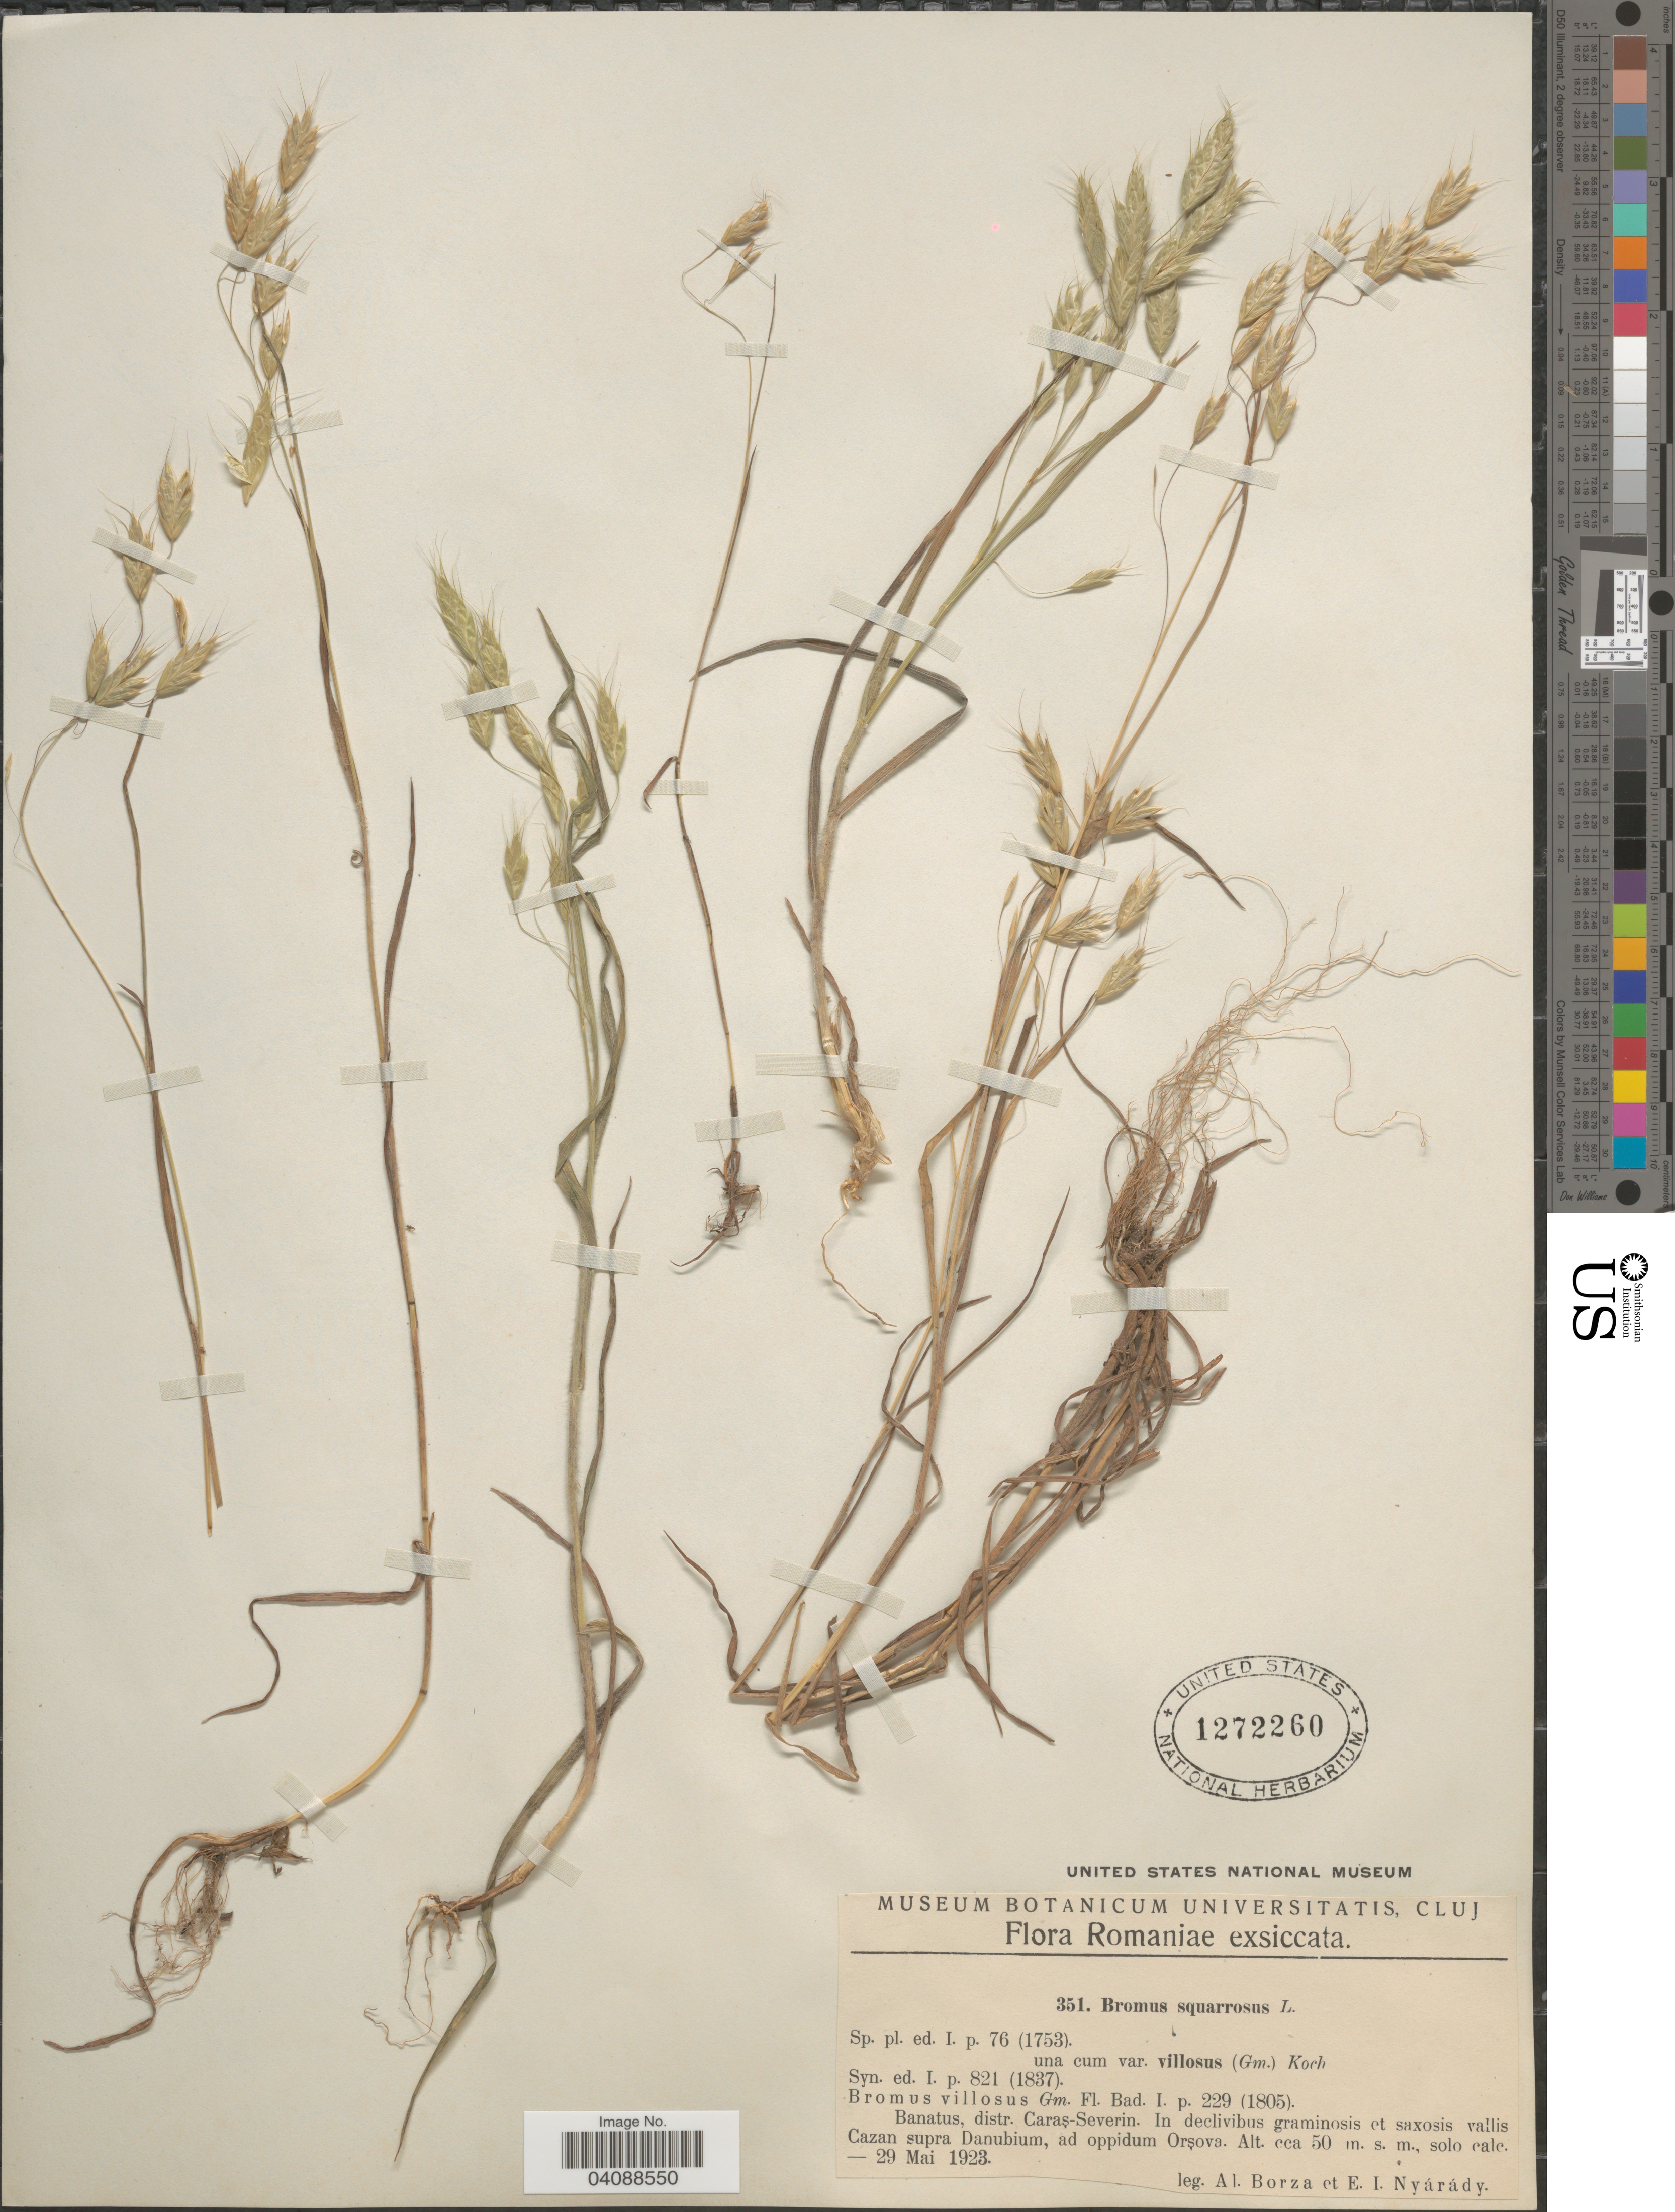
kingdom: Plantae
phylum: Tracheophyta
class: Liliopsida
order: Poales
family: Poaceae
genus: Bromus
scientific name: Bromus squarrosus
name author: L.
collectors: A. Borza & E. Nyárády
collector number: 351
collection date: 1923-05-29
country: Romania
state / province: Caras-Severin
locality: Romaniae. Banatus, distr. Caraş-Severin. In declivibus graminosis et saxosis vallis Cazan supra Danubium, ad oppidum Orşova.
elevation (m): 50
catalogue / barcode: US 1272260